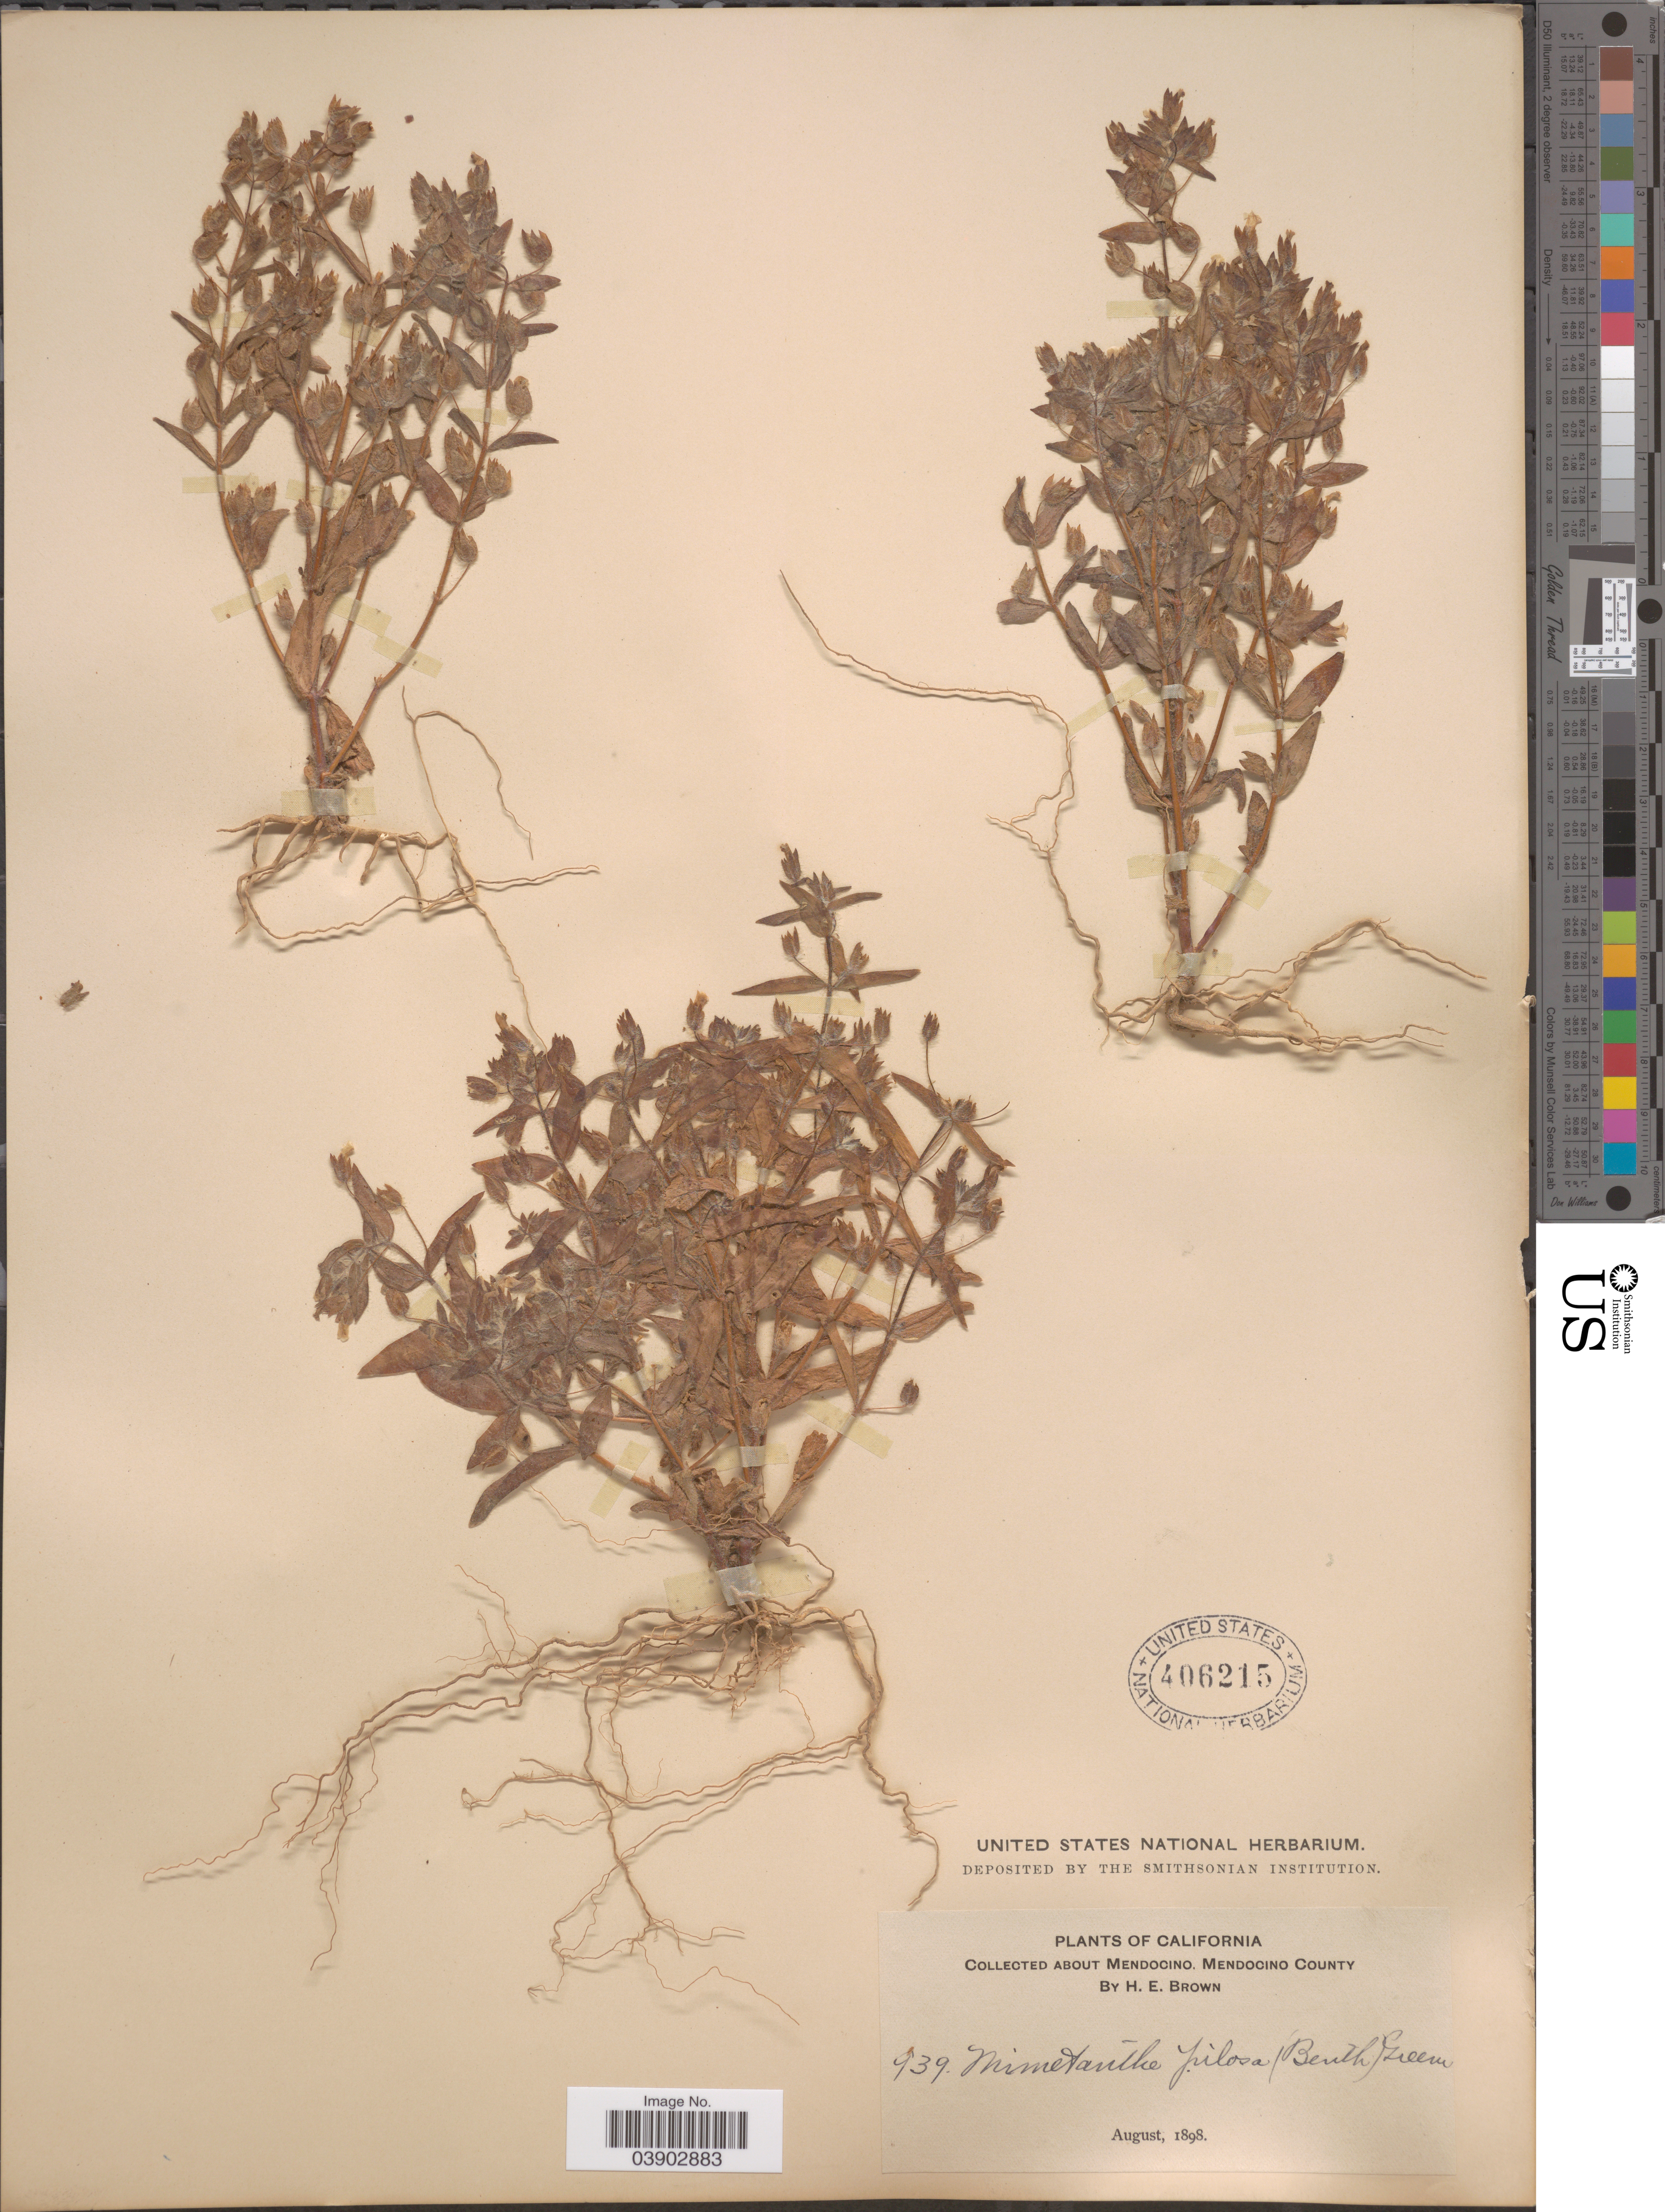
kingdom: Plantae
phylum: Tracheophyta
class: Magnoliopsida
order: Lamiales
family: Phrymaceae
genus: Mimetanthe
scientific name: Mimetanthe pilosa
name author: (Benth.) Greene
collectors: H. E. Brown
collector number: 939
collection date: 1898-08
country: United States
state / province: California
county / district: Mendocino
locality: About Mendocino. Mendocino County.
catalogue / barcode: US 406215